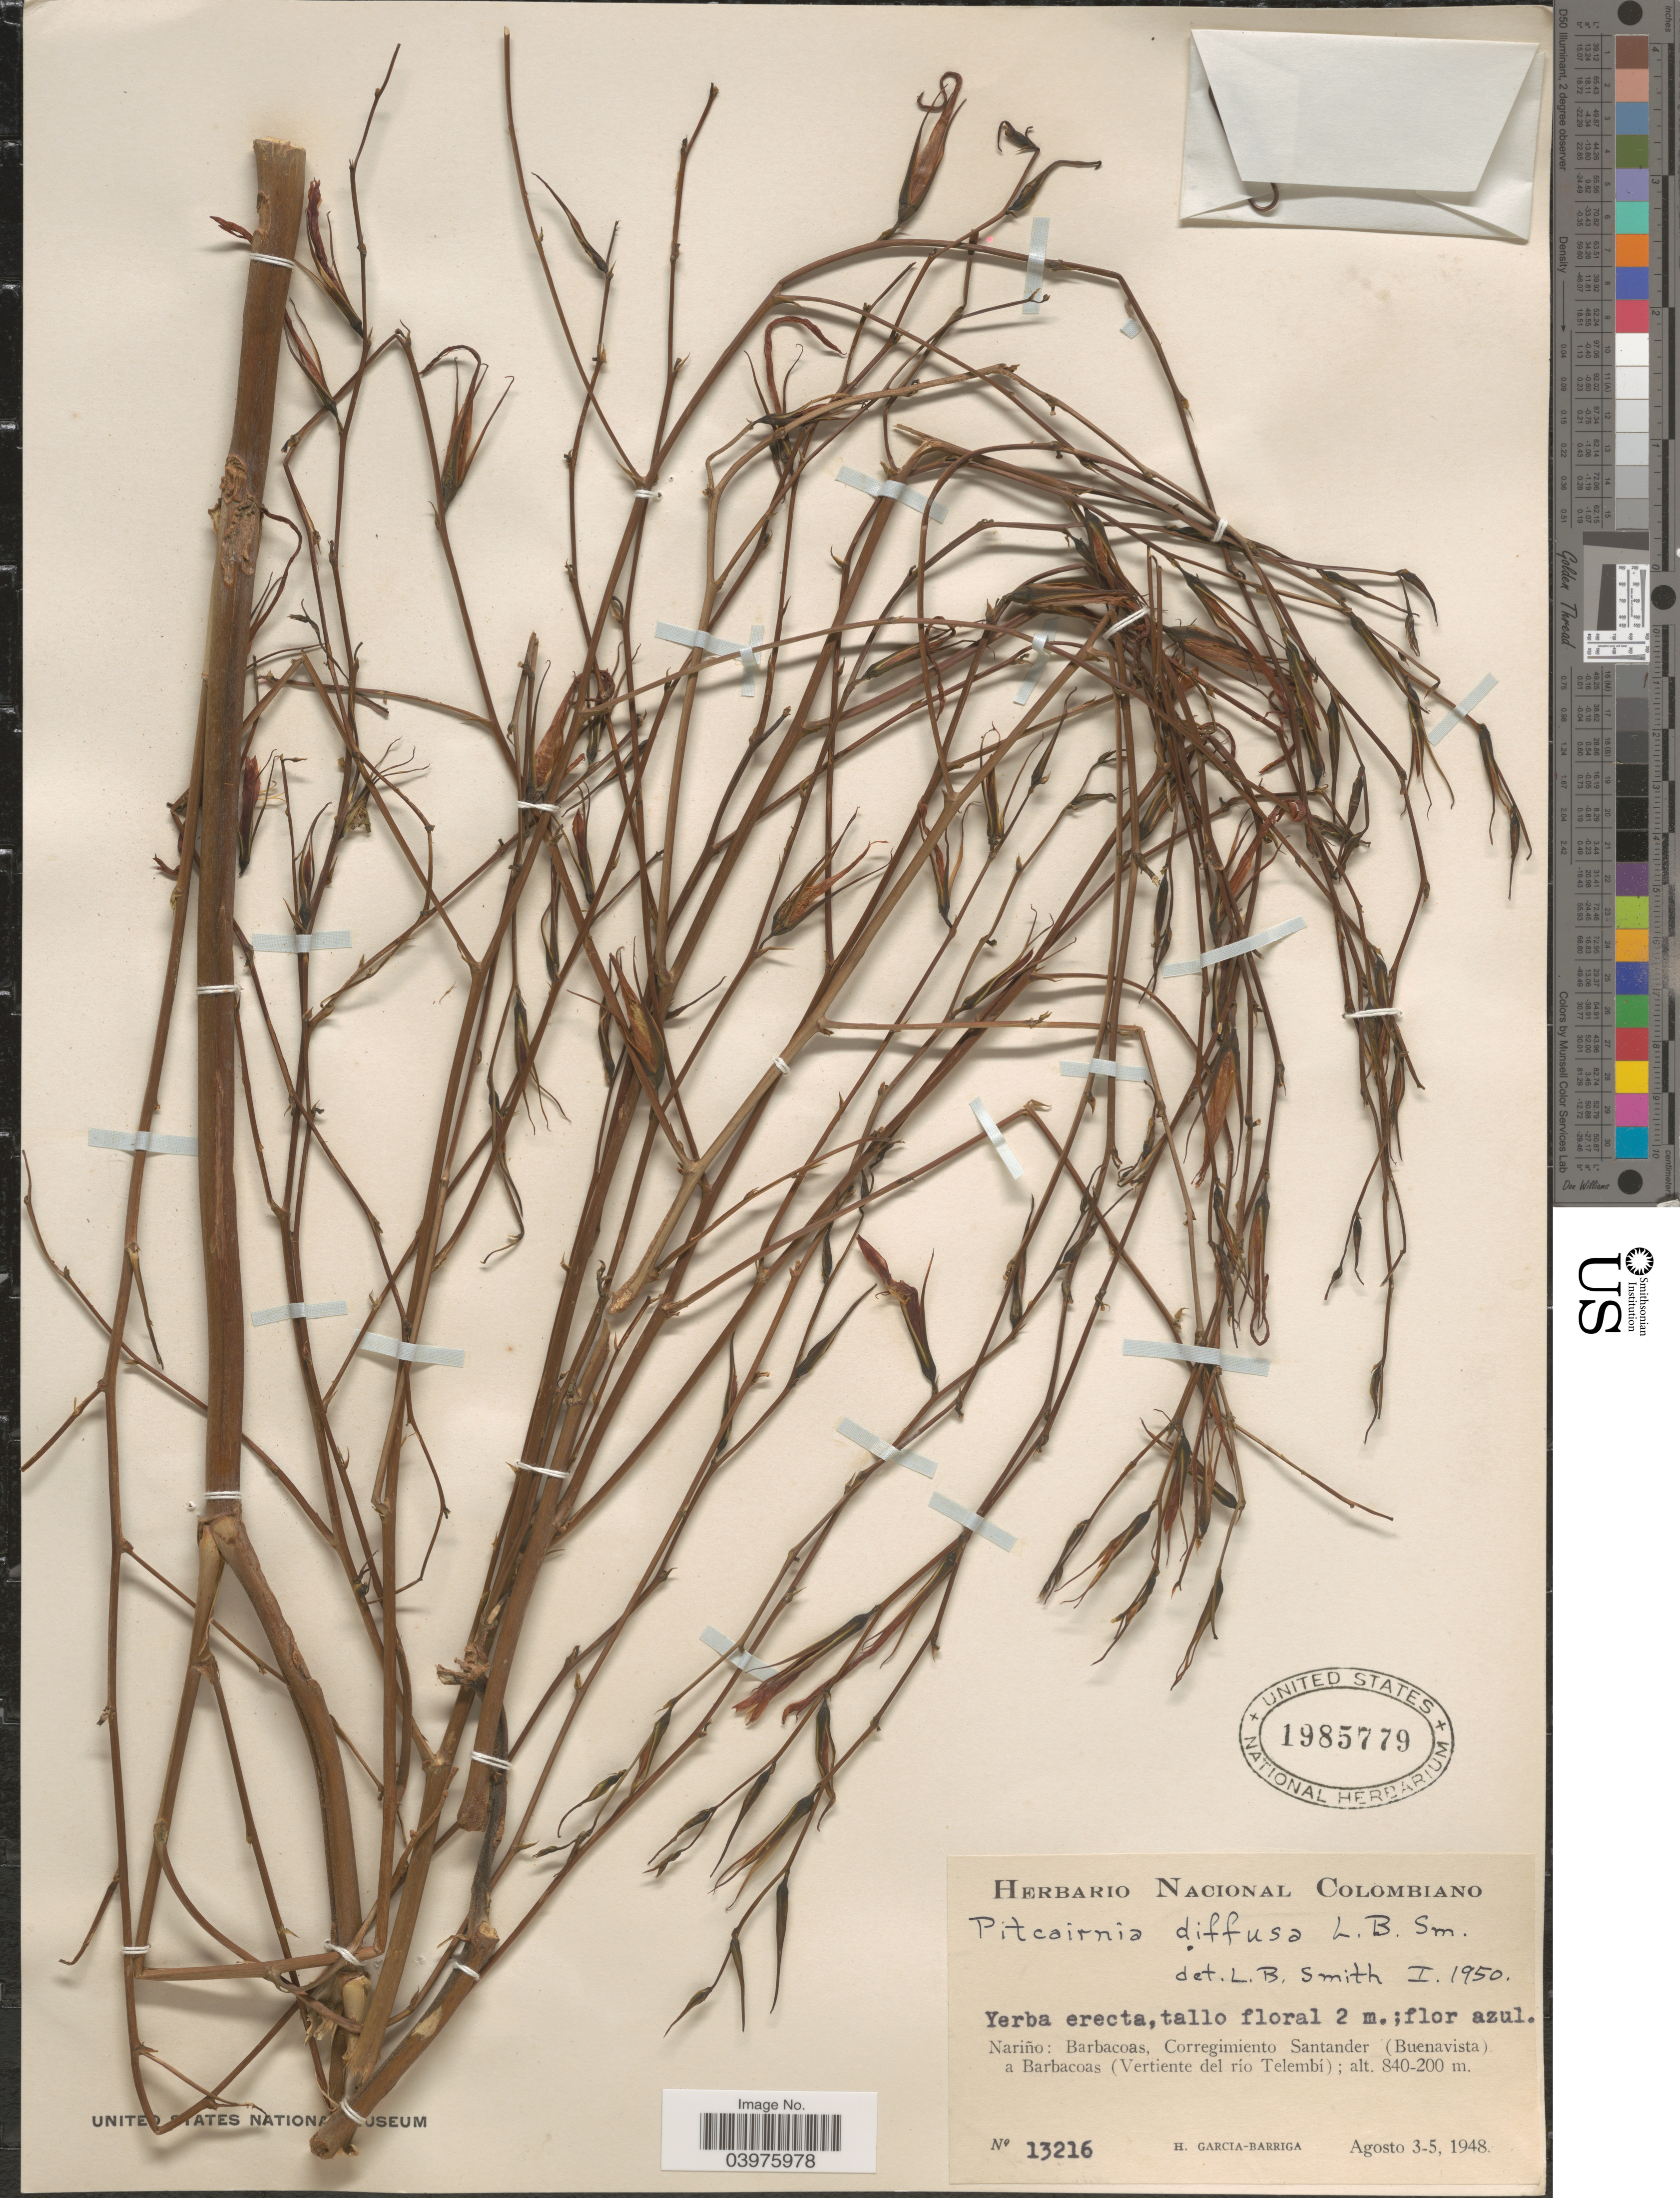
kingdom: Plantae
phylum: Tracheophyta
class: Liliopsida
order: Poales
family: Bromeliaceae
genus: Pitcairnia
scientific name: Pitcairnia diffusa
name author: L.B. Sm.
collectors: H. García Barriga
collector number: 13216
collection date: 1948-08-03/1948-08-05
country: Colombia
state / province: Nariño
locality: Barbacoas, Corregimiento Santander (Buenavista) a Barbacoas (Vertiente del río Telembí).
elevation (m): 200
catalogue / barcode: US 1985779